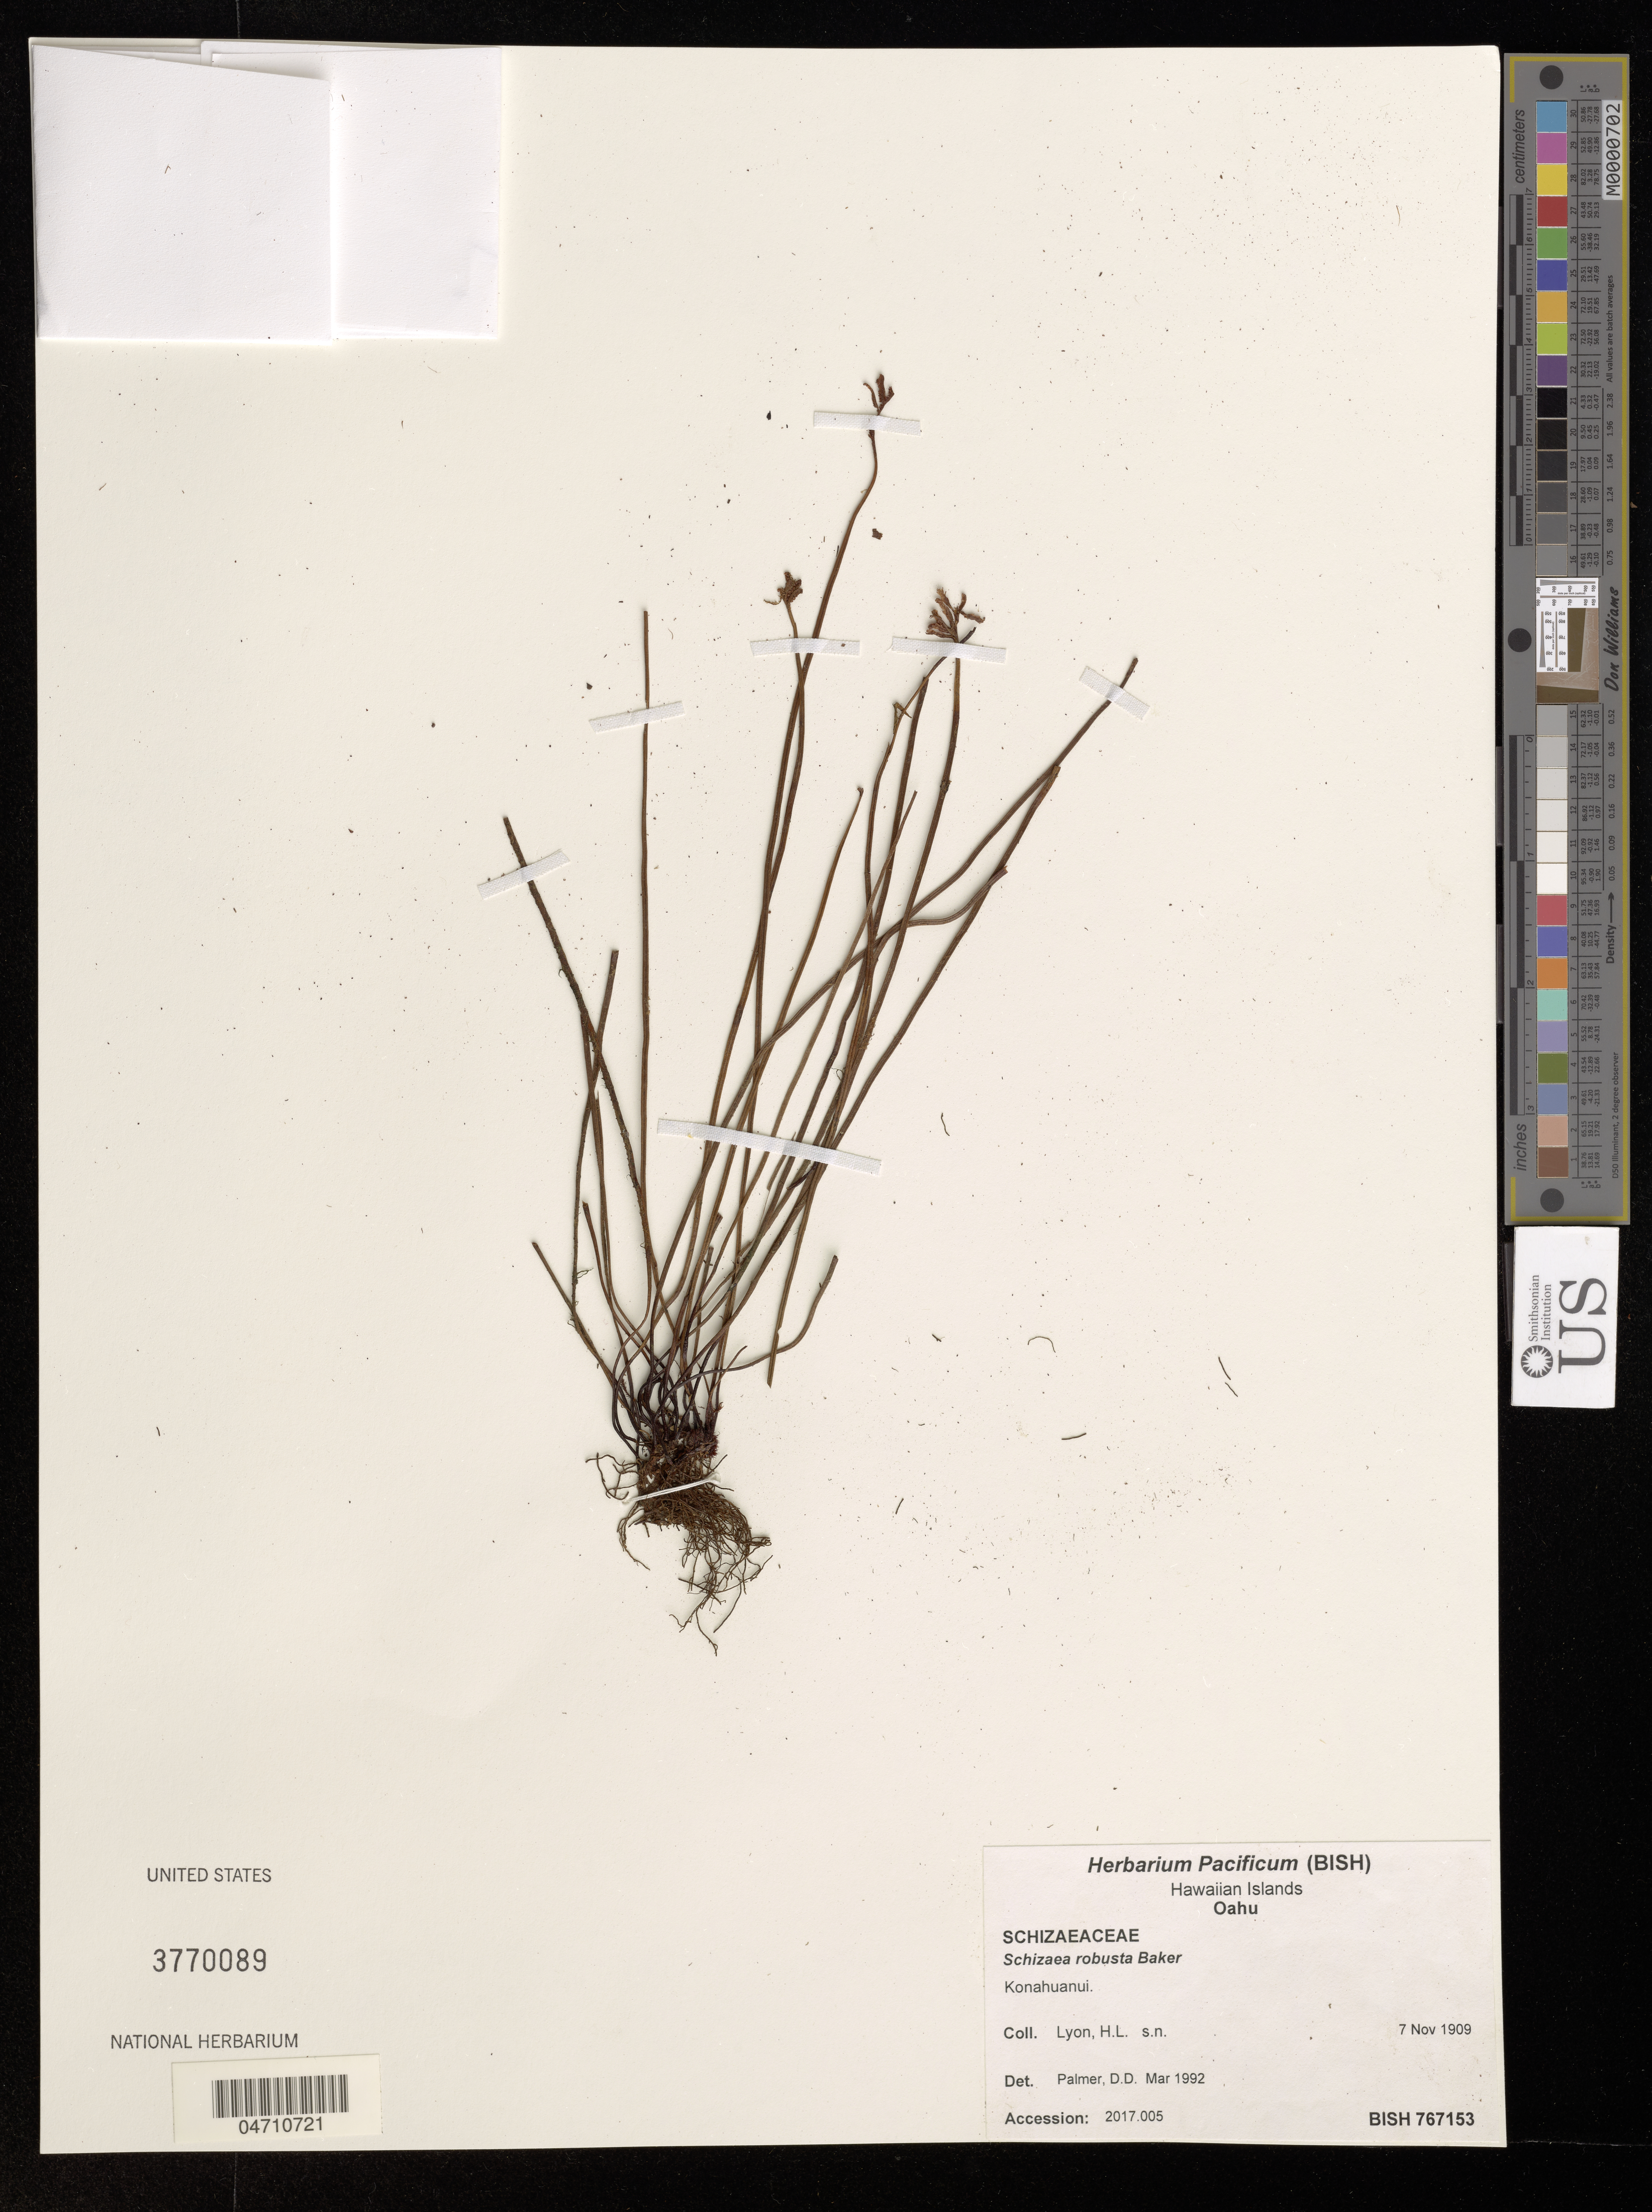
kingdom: Plantae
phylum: Tracheophyta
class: Polypodiopsida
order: Schizaeales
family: Schizaeaceae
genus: Schizaea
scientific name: Schizaea robusta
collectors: H. Lyon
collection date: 1909-11-07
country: United States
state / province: Hawaii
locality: Hawaiian Islands. Oahu. Konahuanui.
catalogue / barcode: US 3770089